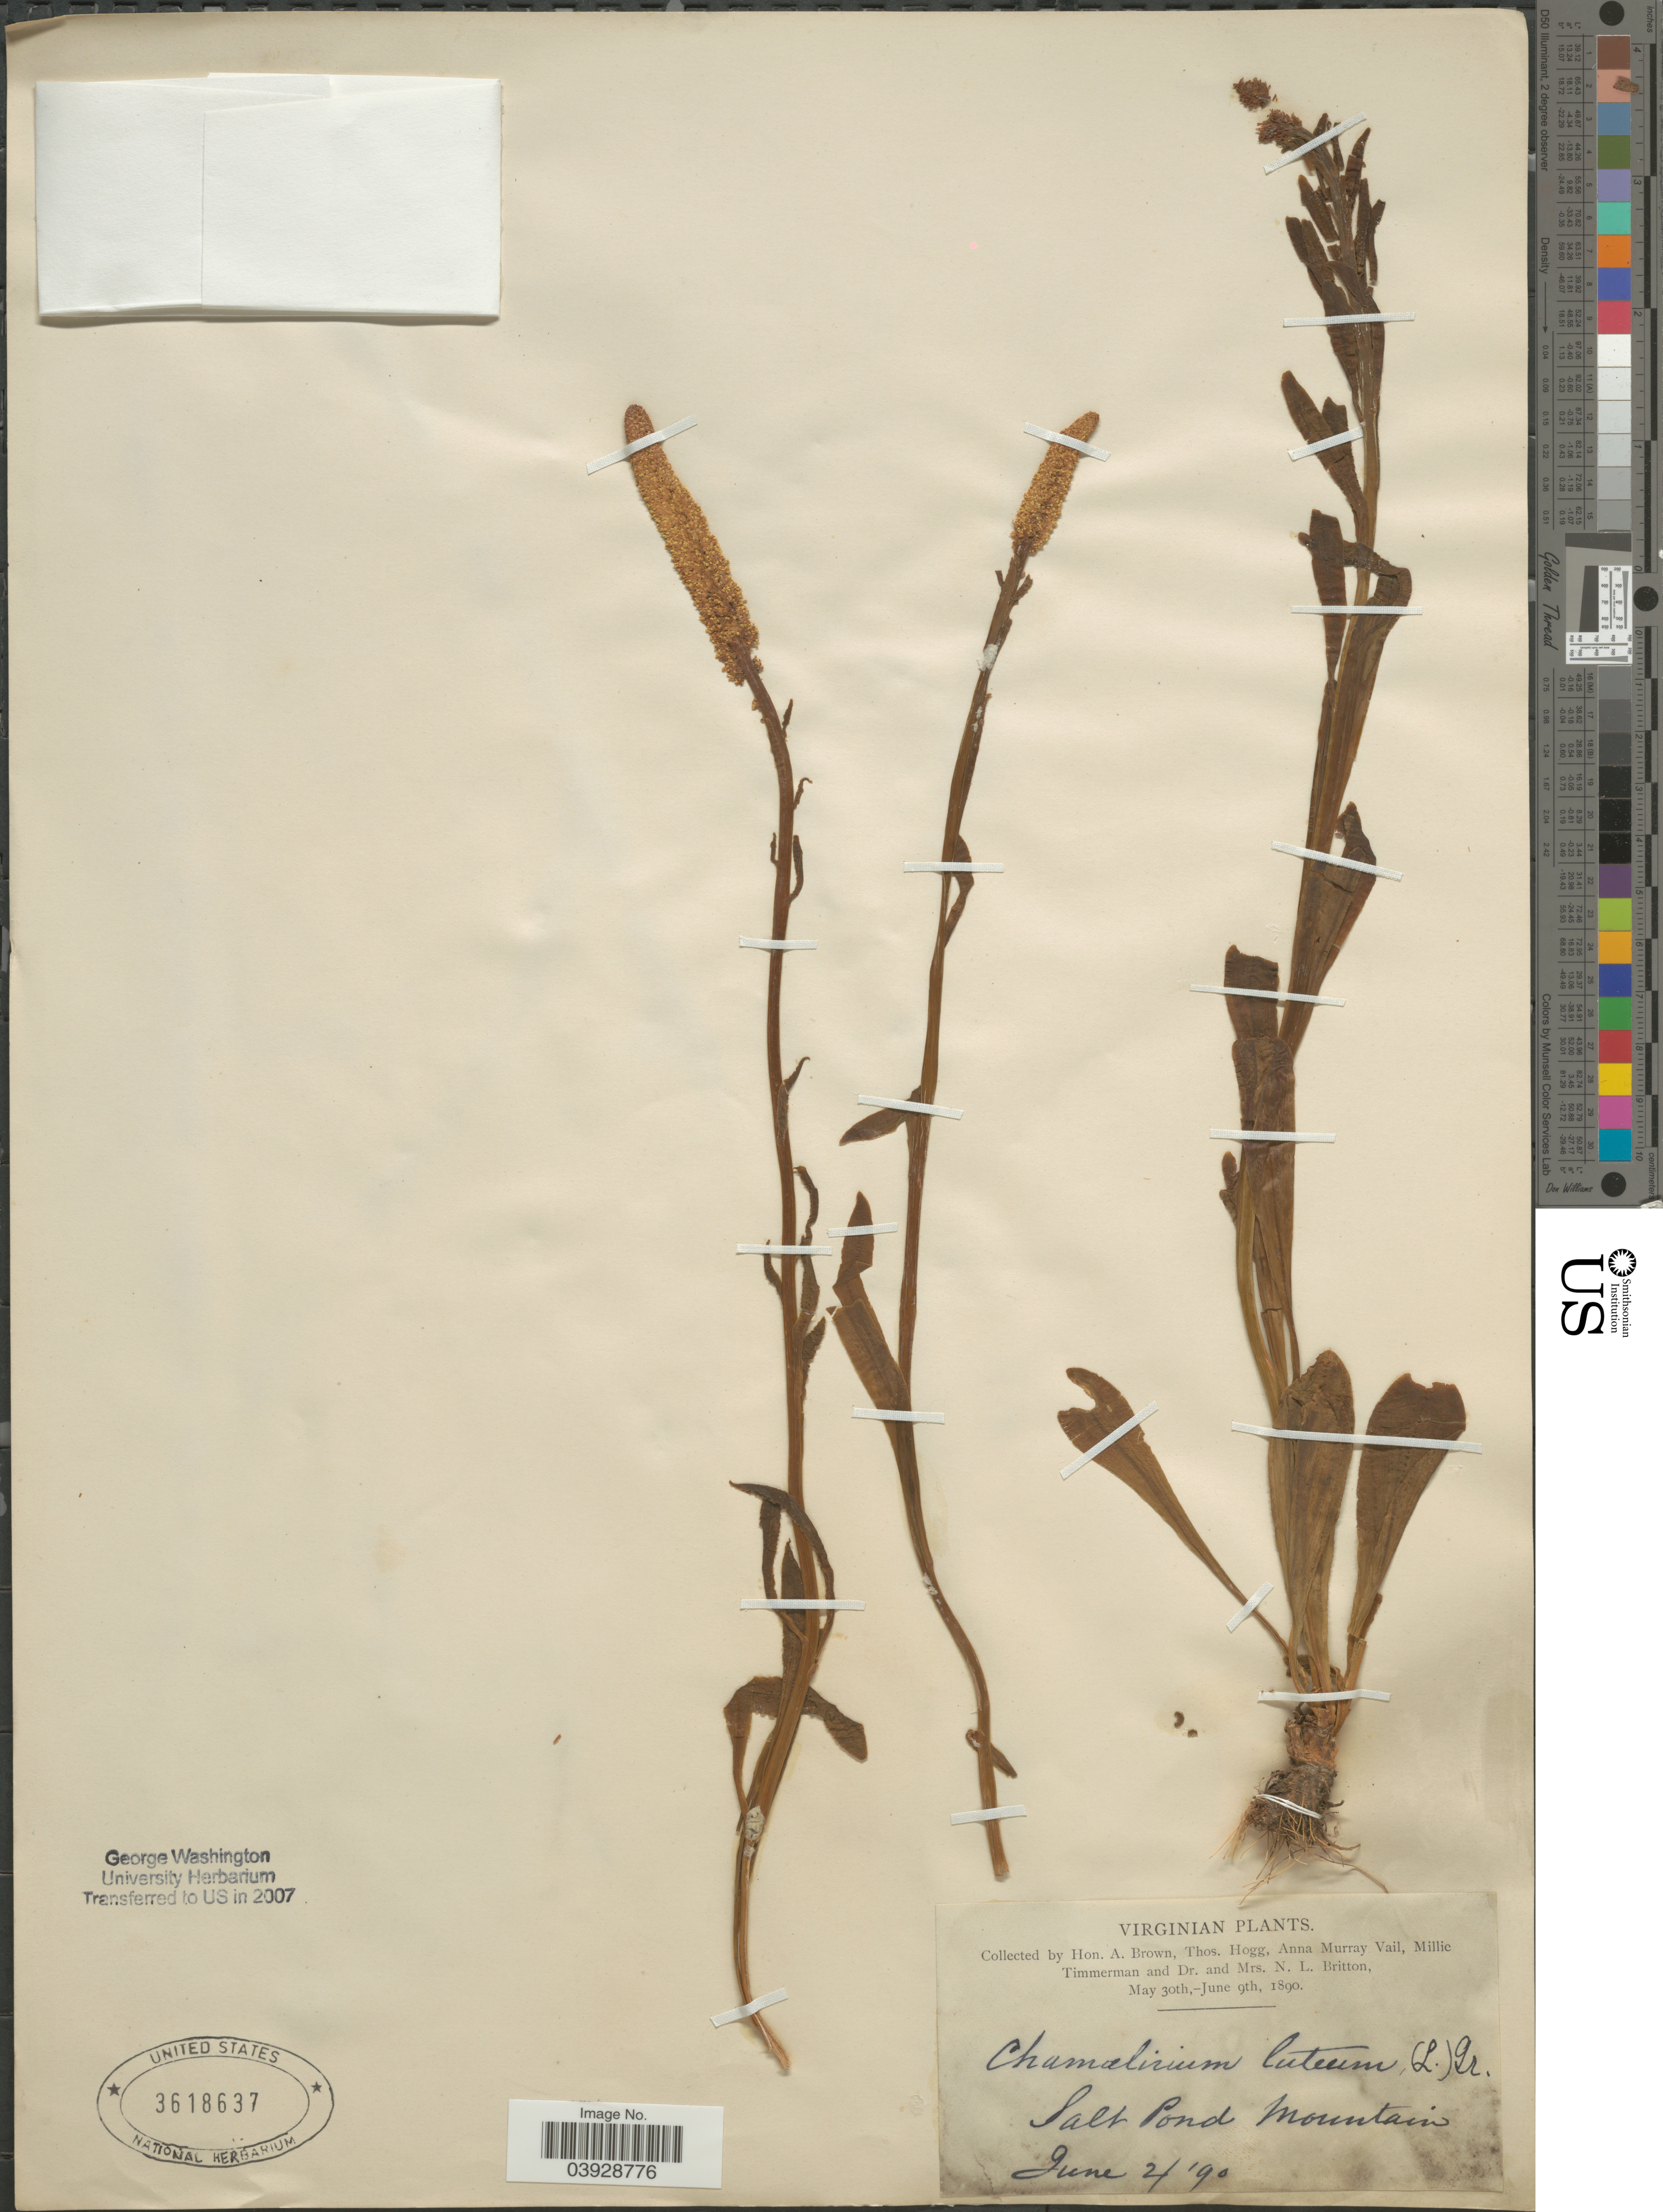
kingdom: Plantae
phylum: Tracheophyta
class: Liliopsida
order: Liliales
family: Melanthiaceae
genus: Chamaelirium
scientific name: Chamaelirium luteum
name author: (L.) A. Gray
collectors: H. A. Brown, T. Hogg, A. Vail, M. Timmerman & Mrs. N. L. Britton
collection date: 1890-06-02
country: United States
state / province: Virginia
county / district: Giles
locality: Salt Pond Mountain.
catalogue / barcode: US 3618637